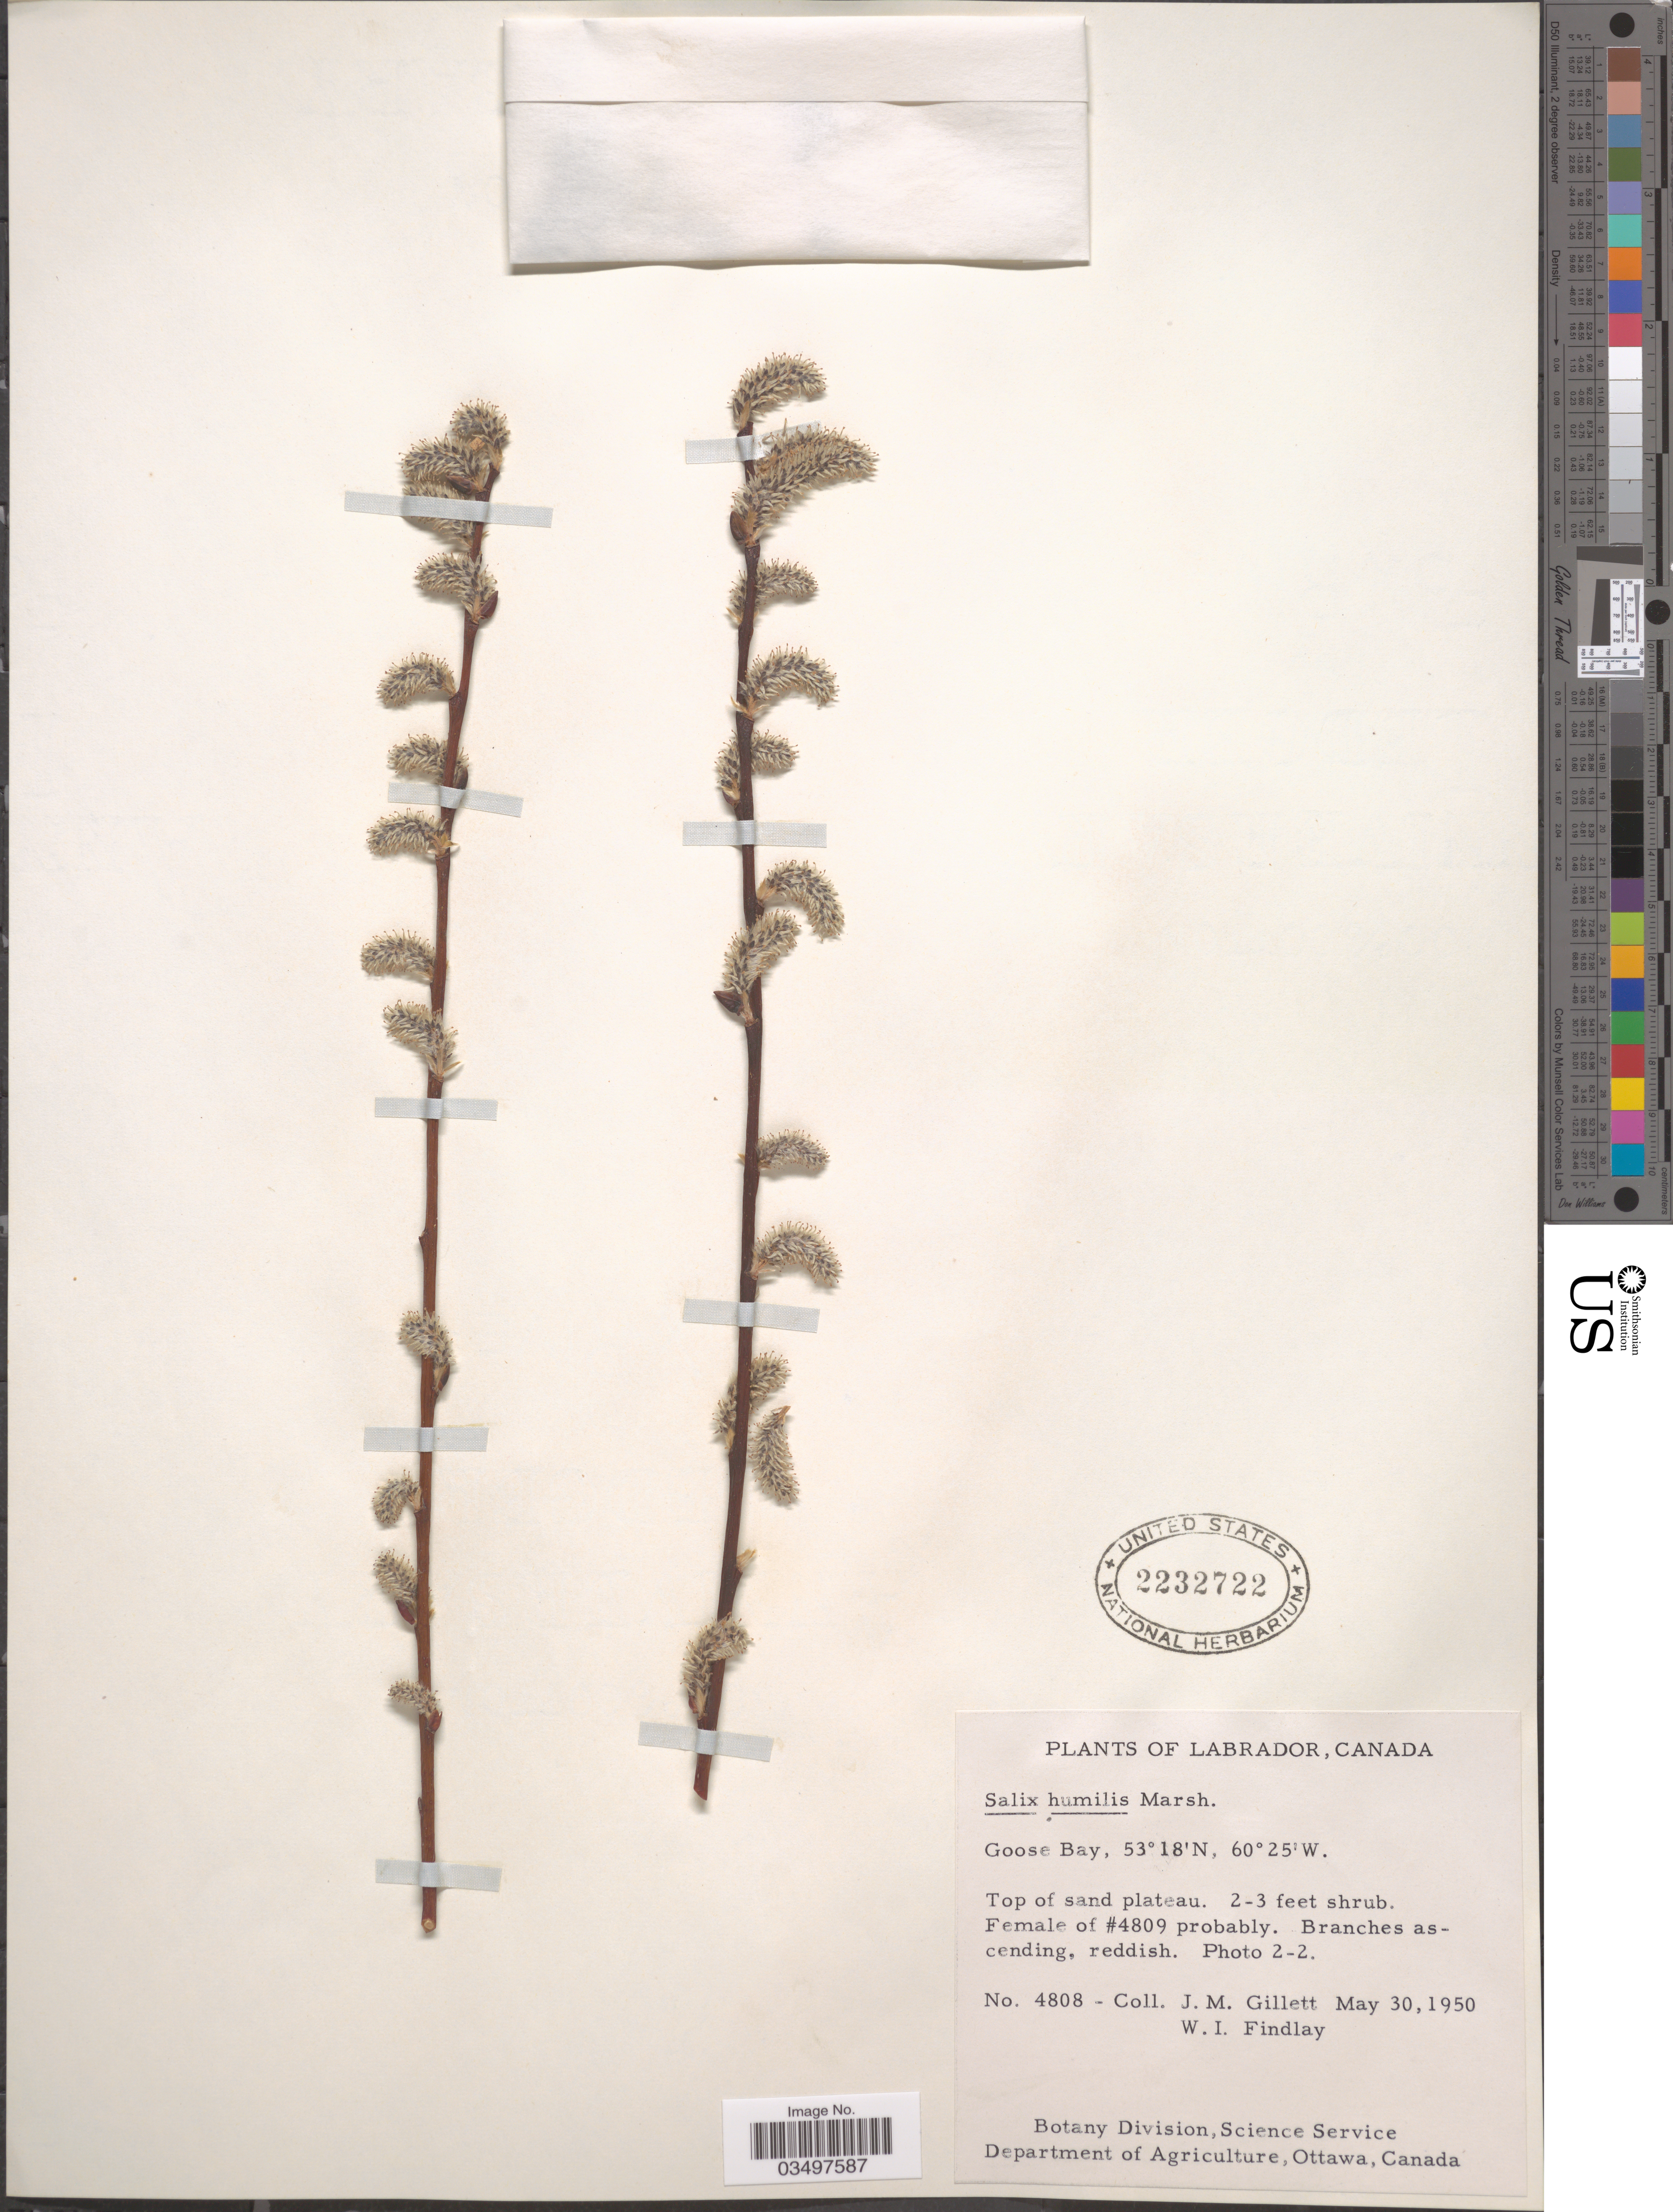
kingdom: Plantae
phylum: Tracheophyta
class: Magnoliopsida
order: Malpighiales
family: Salicaceae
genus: Salix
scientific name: Salix humilis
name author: Marshall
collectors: J. M. Gillett & W. Findlay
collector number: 4808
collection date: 1950-05-30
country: Canada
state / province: Newfoundland and Labrador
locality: Labrador, Goose Bay. Top of sand plateau.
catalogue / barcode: US 2232722